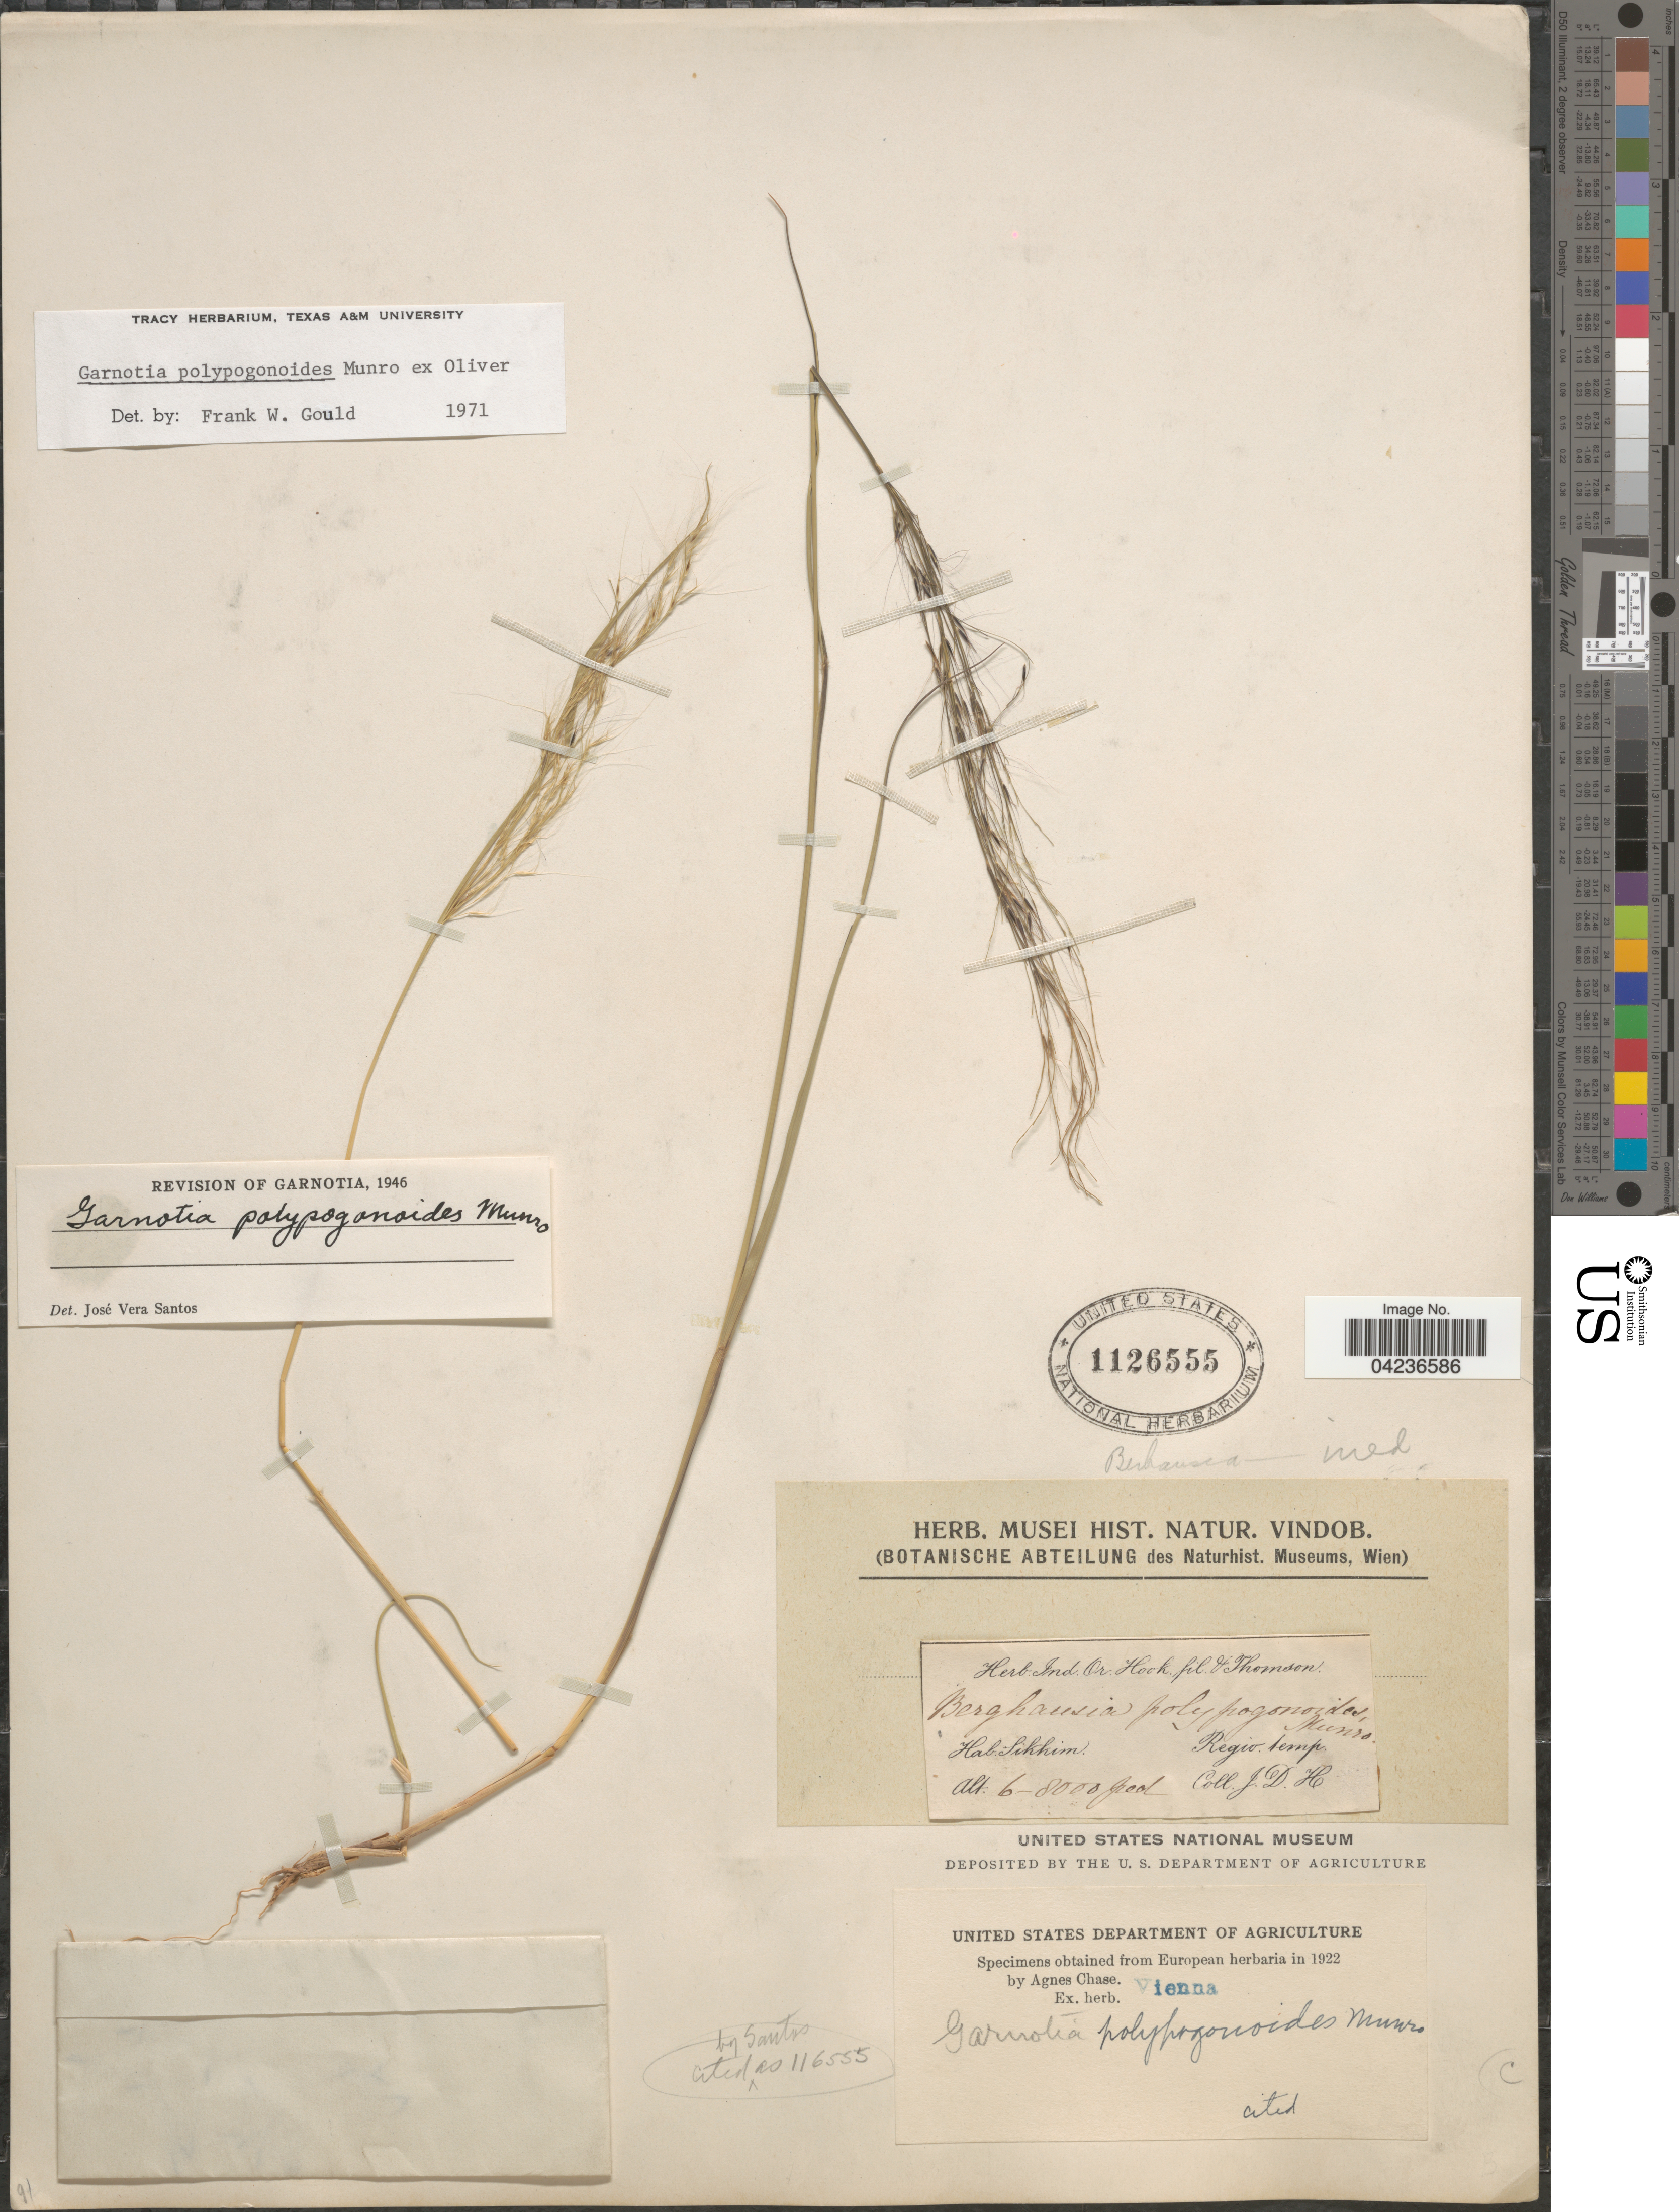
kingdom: Plantae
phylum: Tracheophyta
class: Liliopsida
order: Poales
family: Poaceae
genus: Garnotia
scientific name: Garnotia polypogonoides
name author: Munro ex Oliver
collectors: J. D. Hooker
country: India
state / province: Sikkim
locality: Sikkim. Regio. temp.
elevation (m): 1829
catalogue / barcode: US 1126555